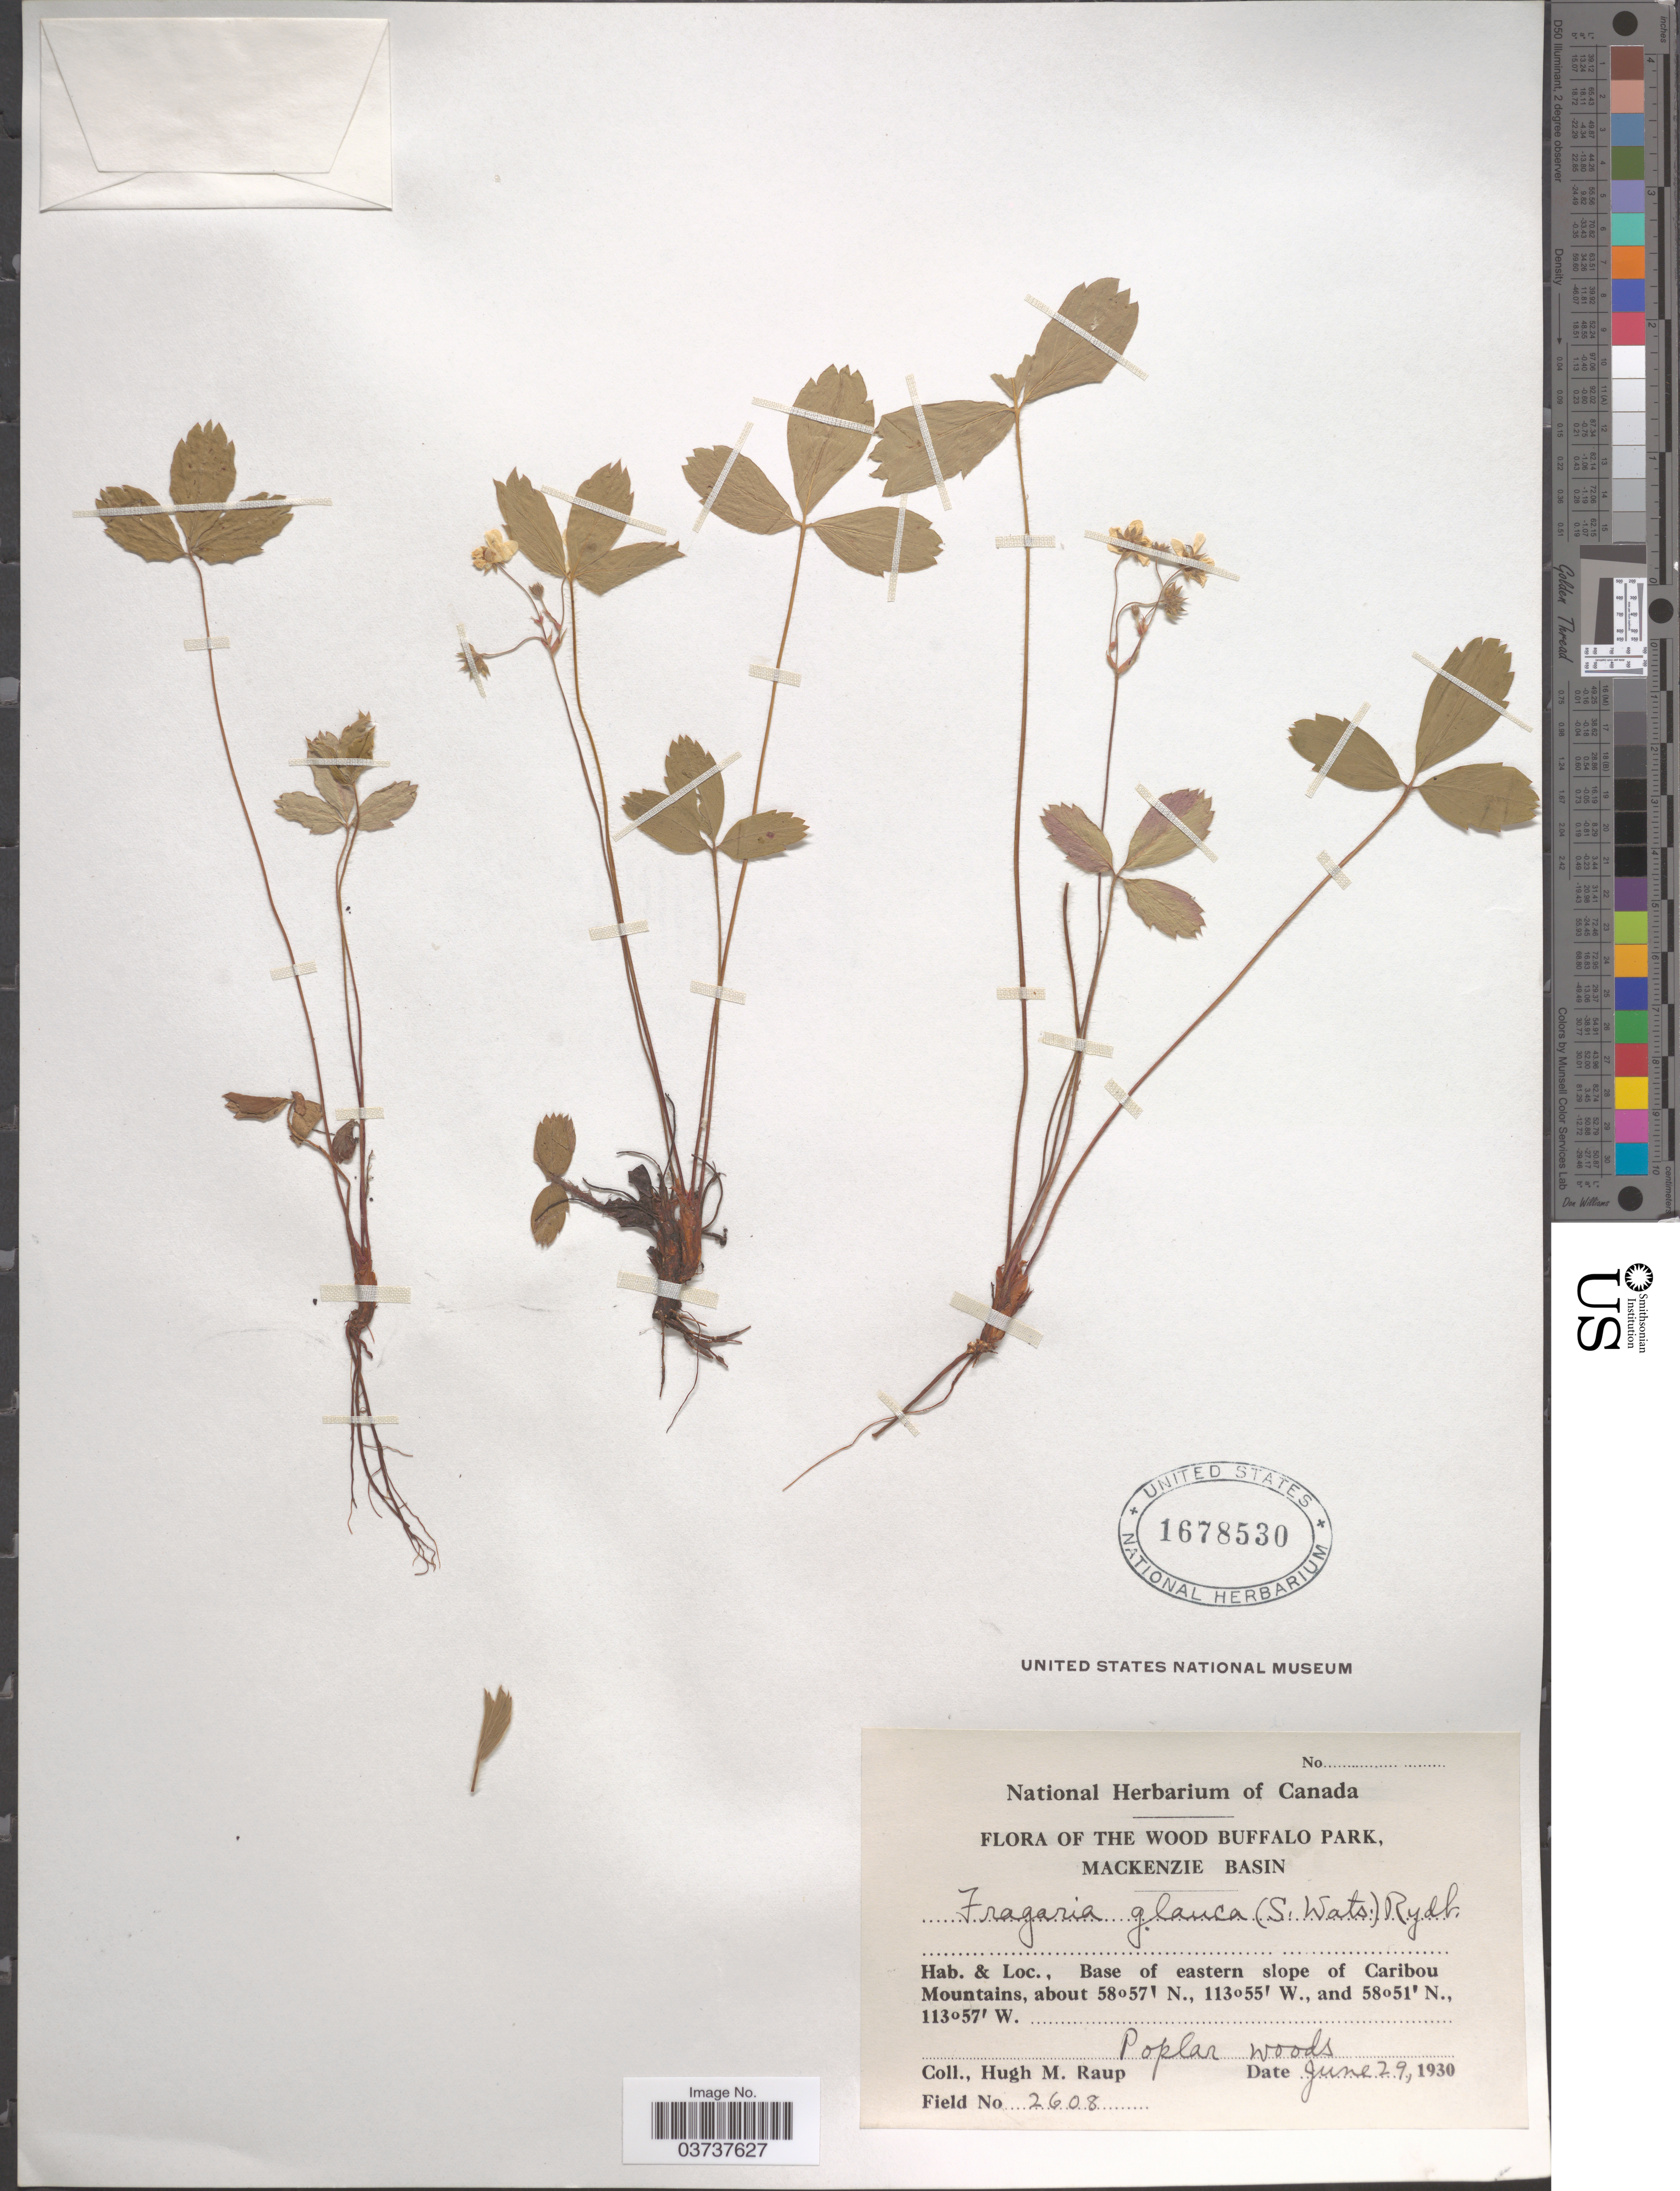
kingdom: Plantae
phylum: Tracheophyta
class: Magnoliopsida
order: Rosales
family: Rosaceae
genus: Fragaria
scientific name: Fragaria virginiana subsp. glauca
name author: (S. Watson) Staudt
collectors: H. Raup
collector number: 2608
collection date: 1930-06-29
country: Canada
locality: The Wood Buffalo Park, Mackenzie Basin. Base of eastern slope of Caribou Mountains.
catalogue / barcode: US 1678530